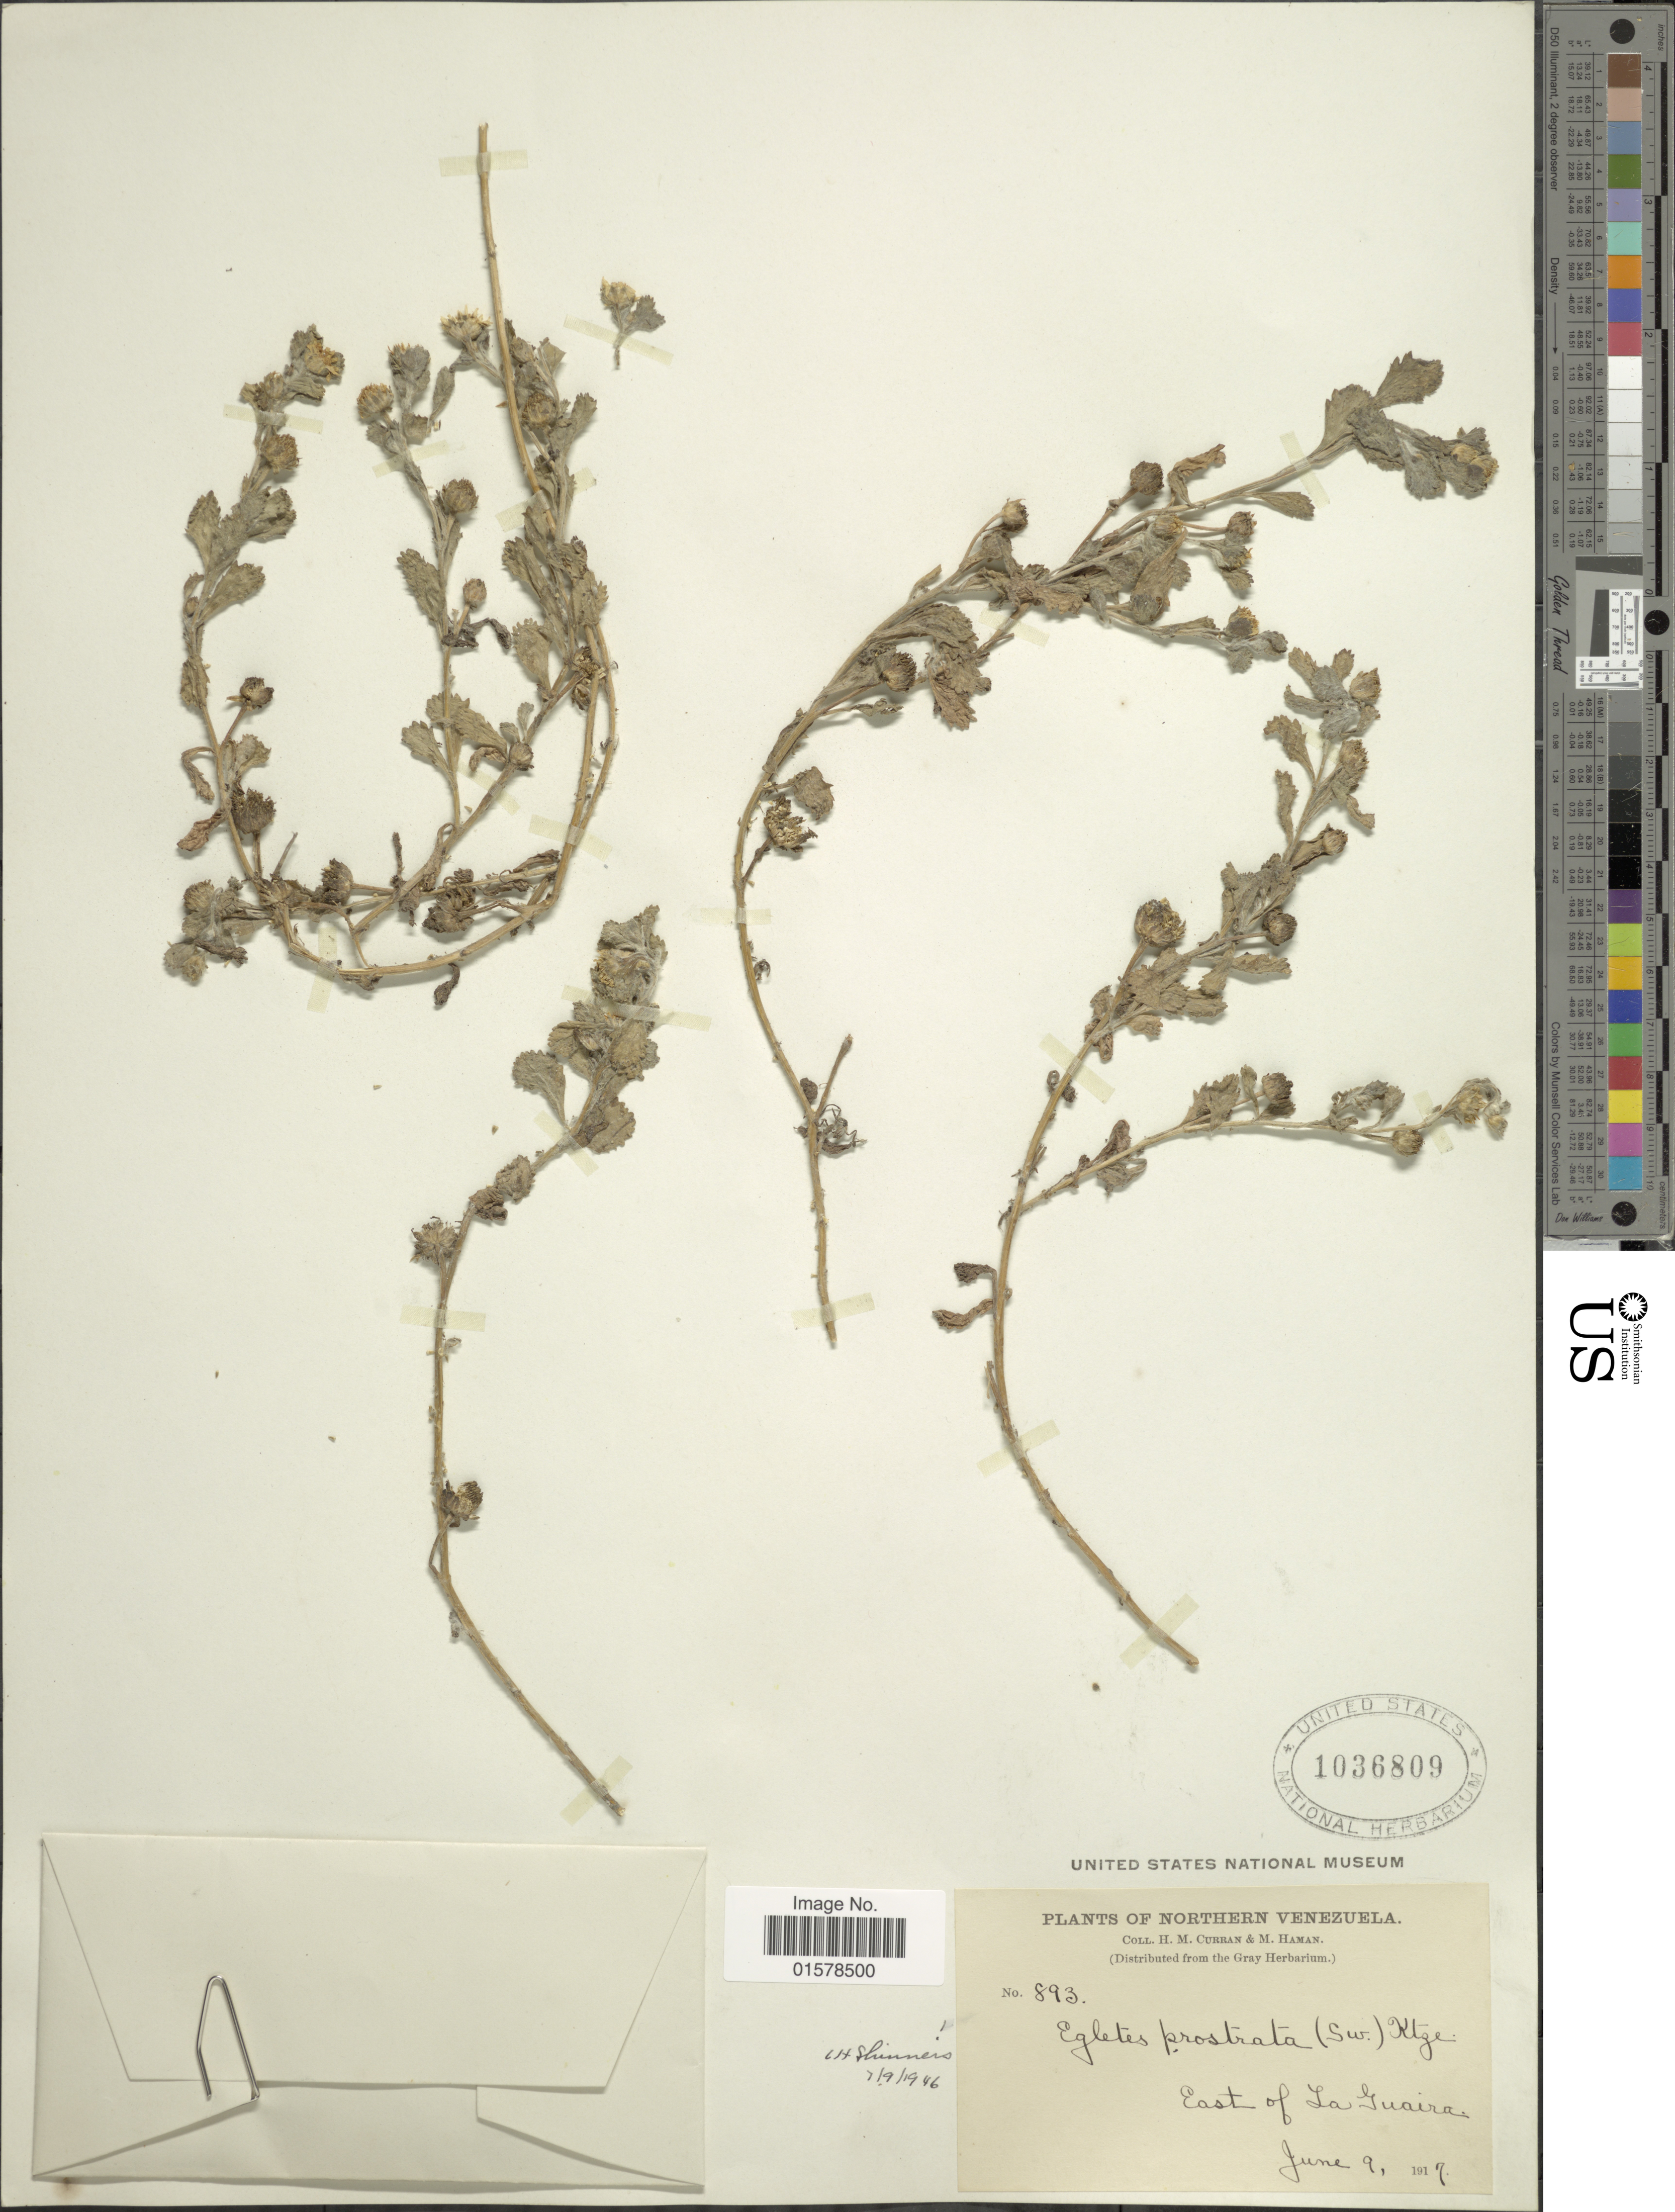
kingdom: Plantae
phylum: Tracheophyta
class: Magnoliopsida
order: Asterales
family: Asteraceae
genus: Egletes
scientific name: Egletes prostrata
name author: (Sw.) Kuntze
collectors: H. M. Curran & M. Haman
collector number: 893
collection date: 1917-06-09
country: Venezuela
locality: East of La Guaria. Northern Venezuela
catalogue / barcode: US 1036809